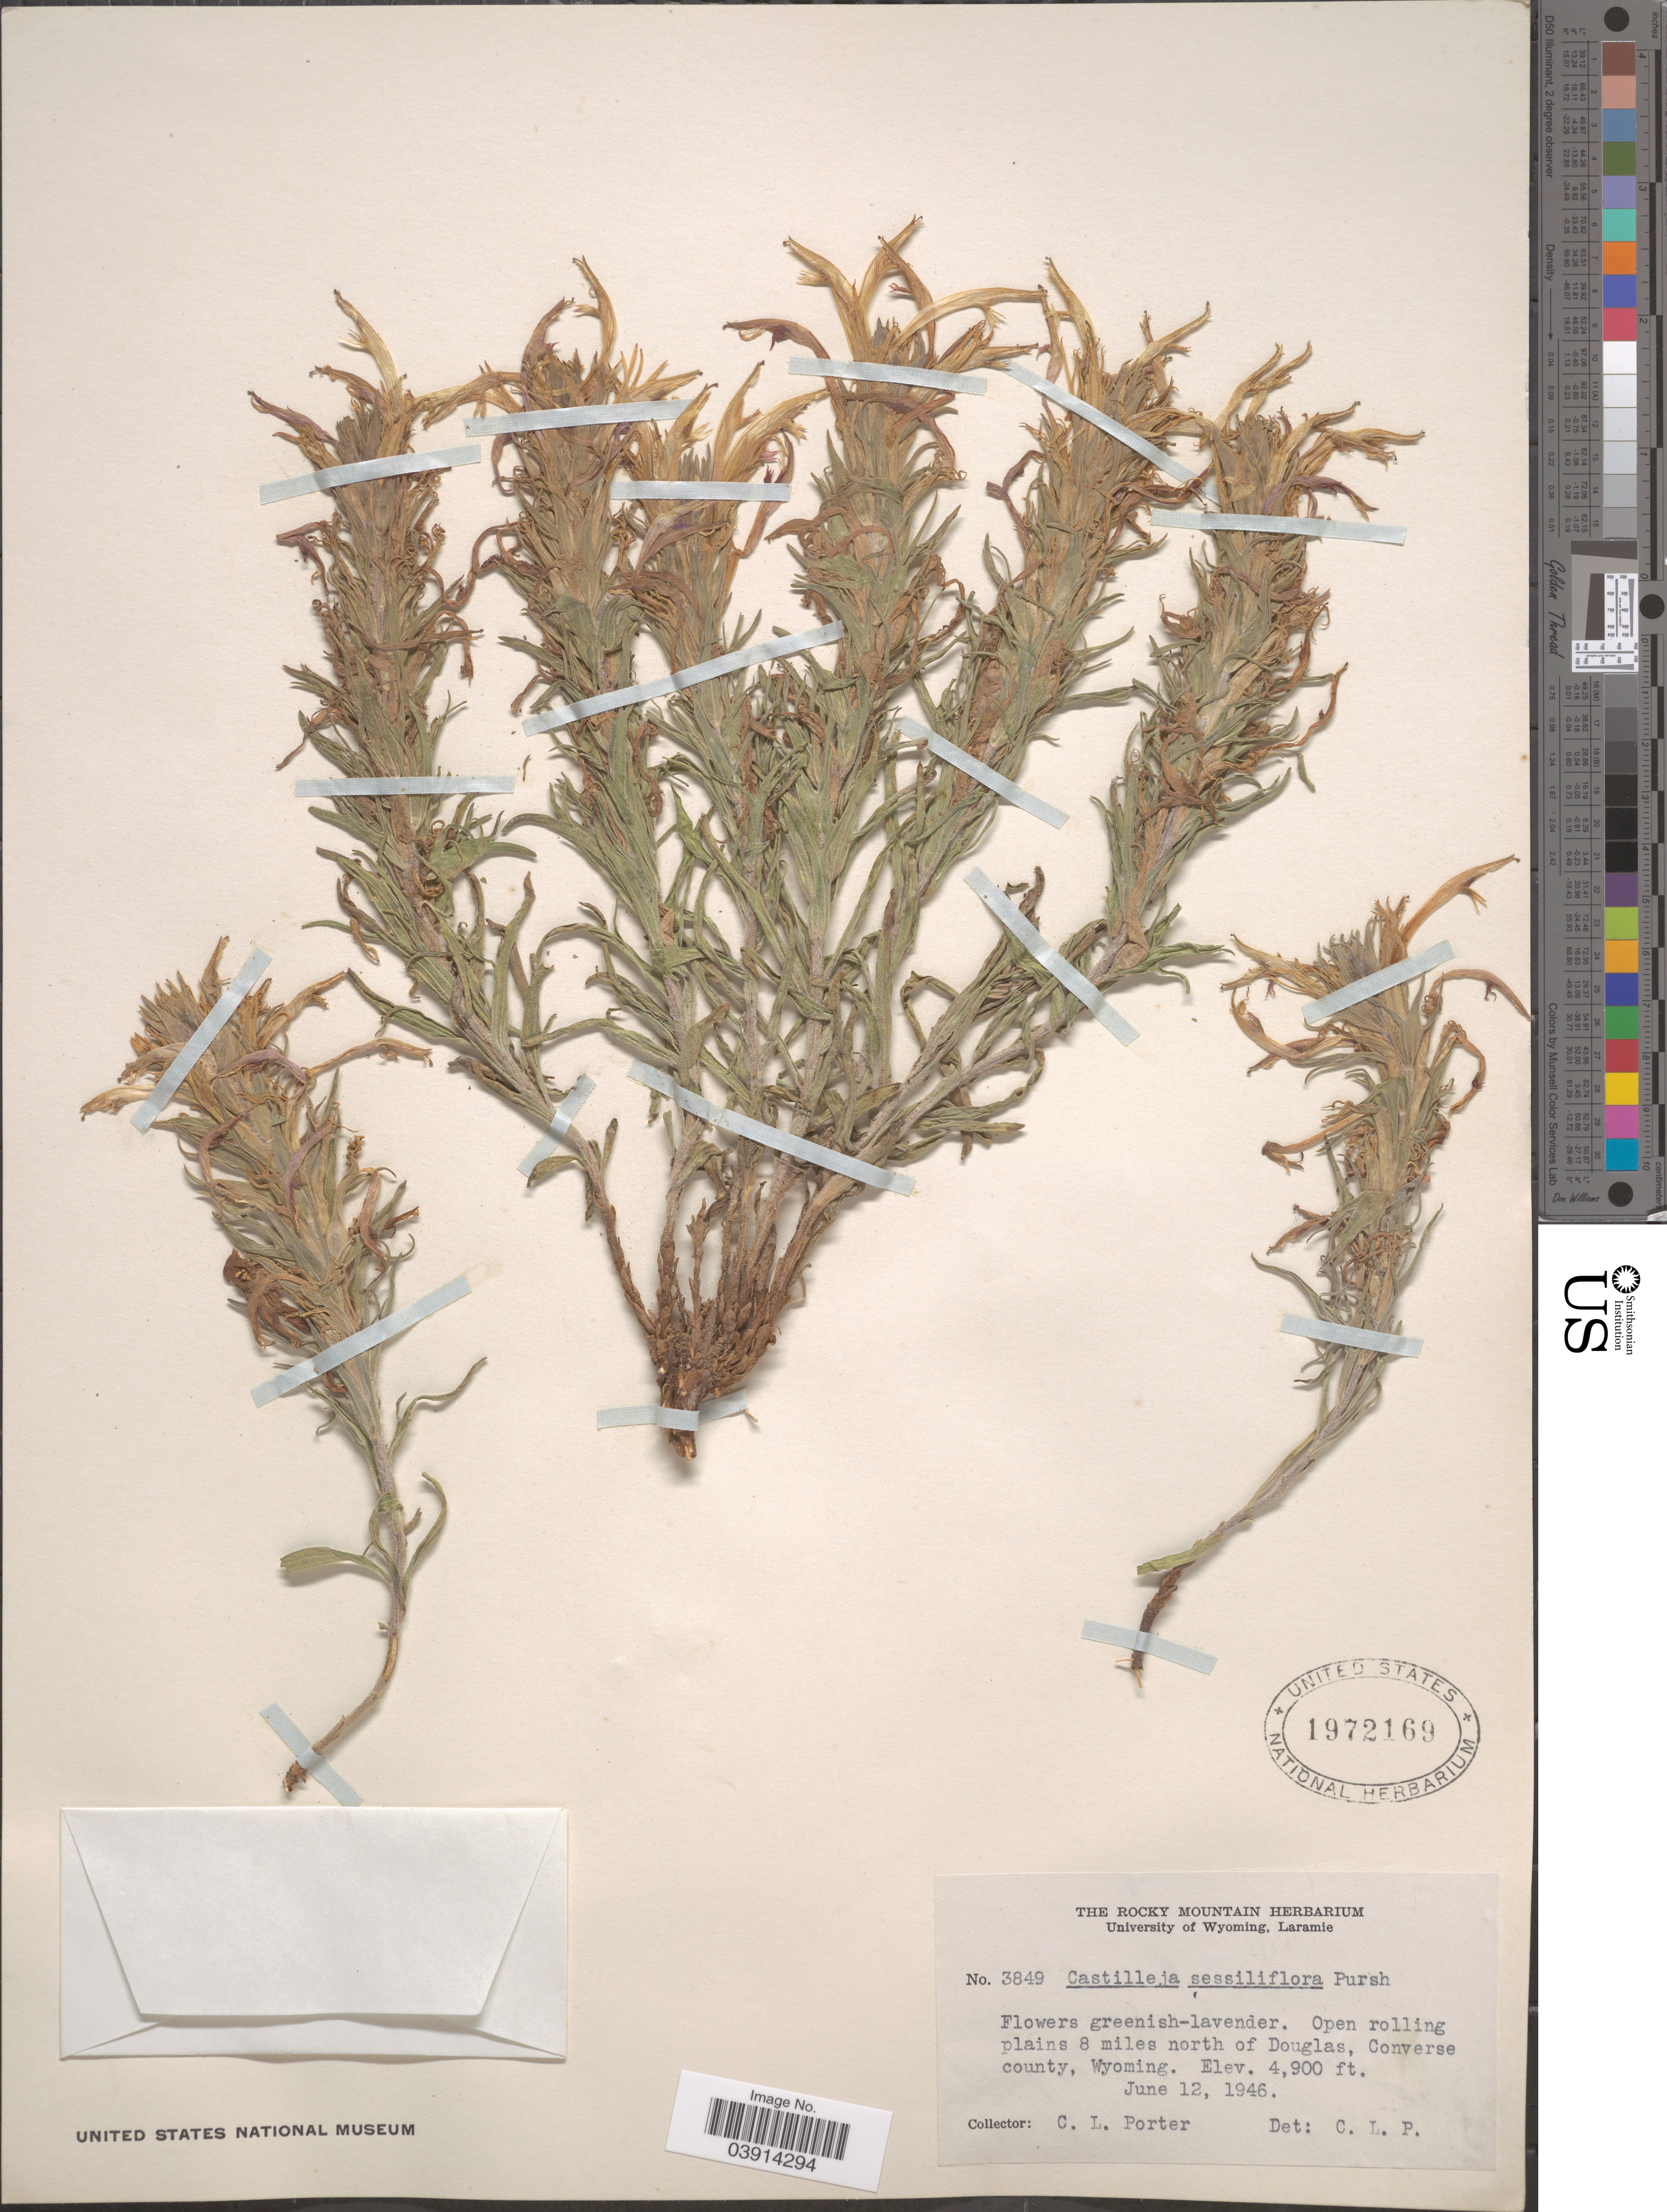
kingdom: Plantae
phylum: Tracheophyta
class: Magnoliopsida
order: Lamiales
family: Orobanchaceae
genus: Castilleja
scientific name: Castilleja sessiliflora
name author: Pursh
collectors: C. L. Porter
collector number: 3849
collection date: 1946-06-12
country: United States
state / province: Wyoming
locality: Open rolling plains 8 miles north of Douglas, Converse county.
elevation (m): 1494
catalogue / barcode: US 1972169